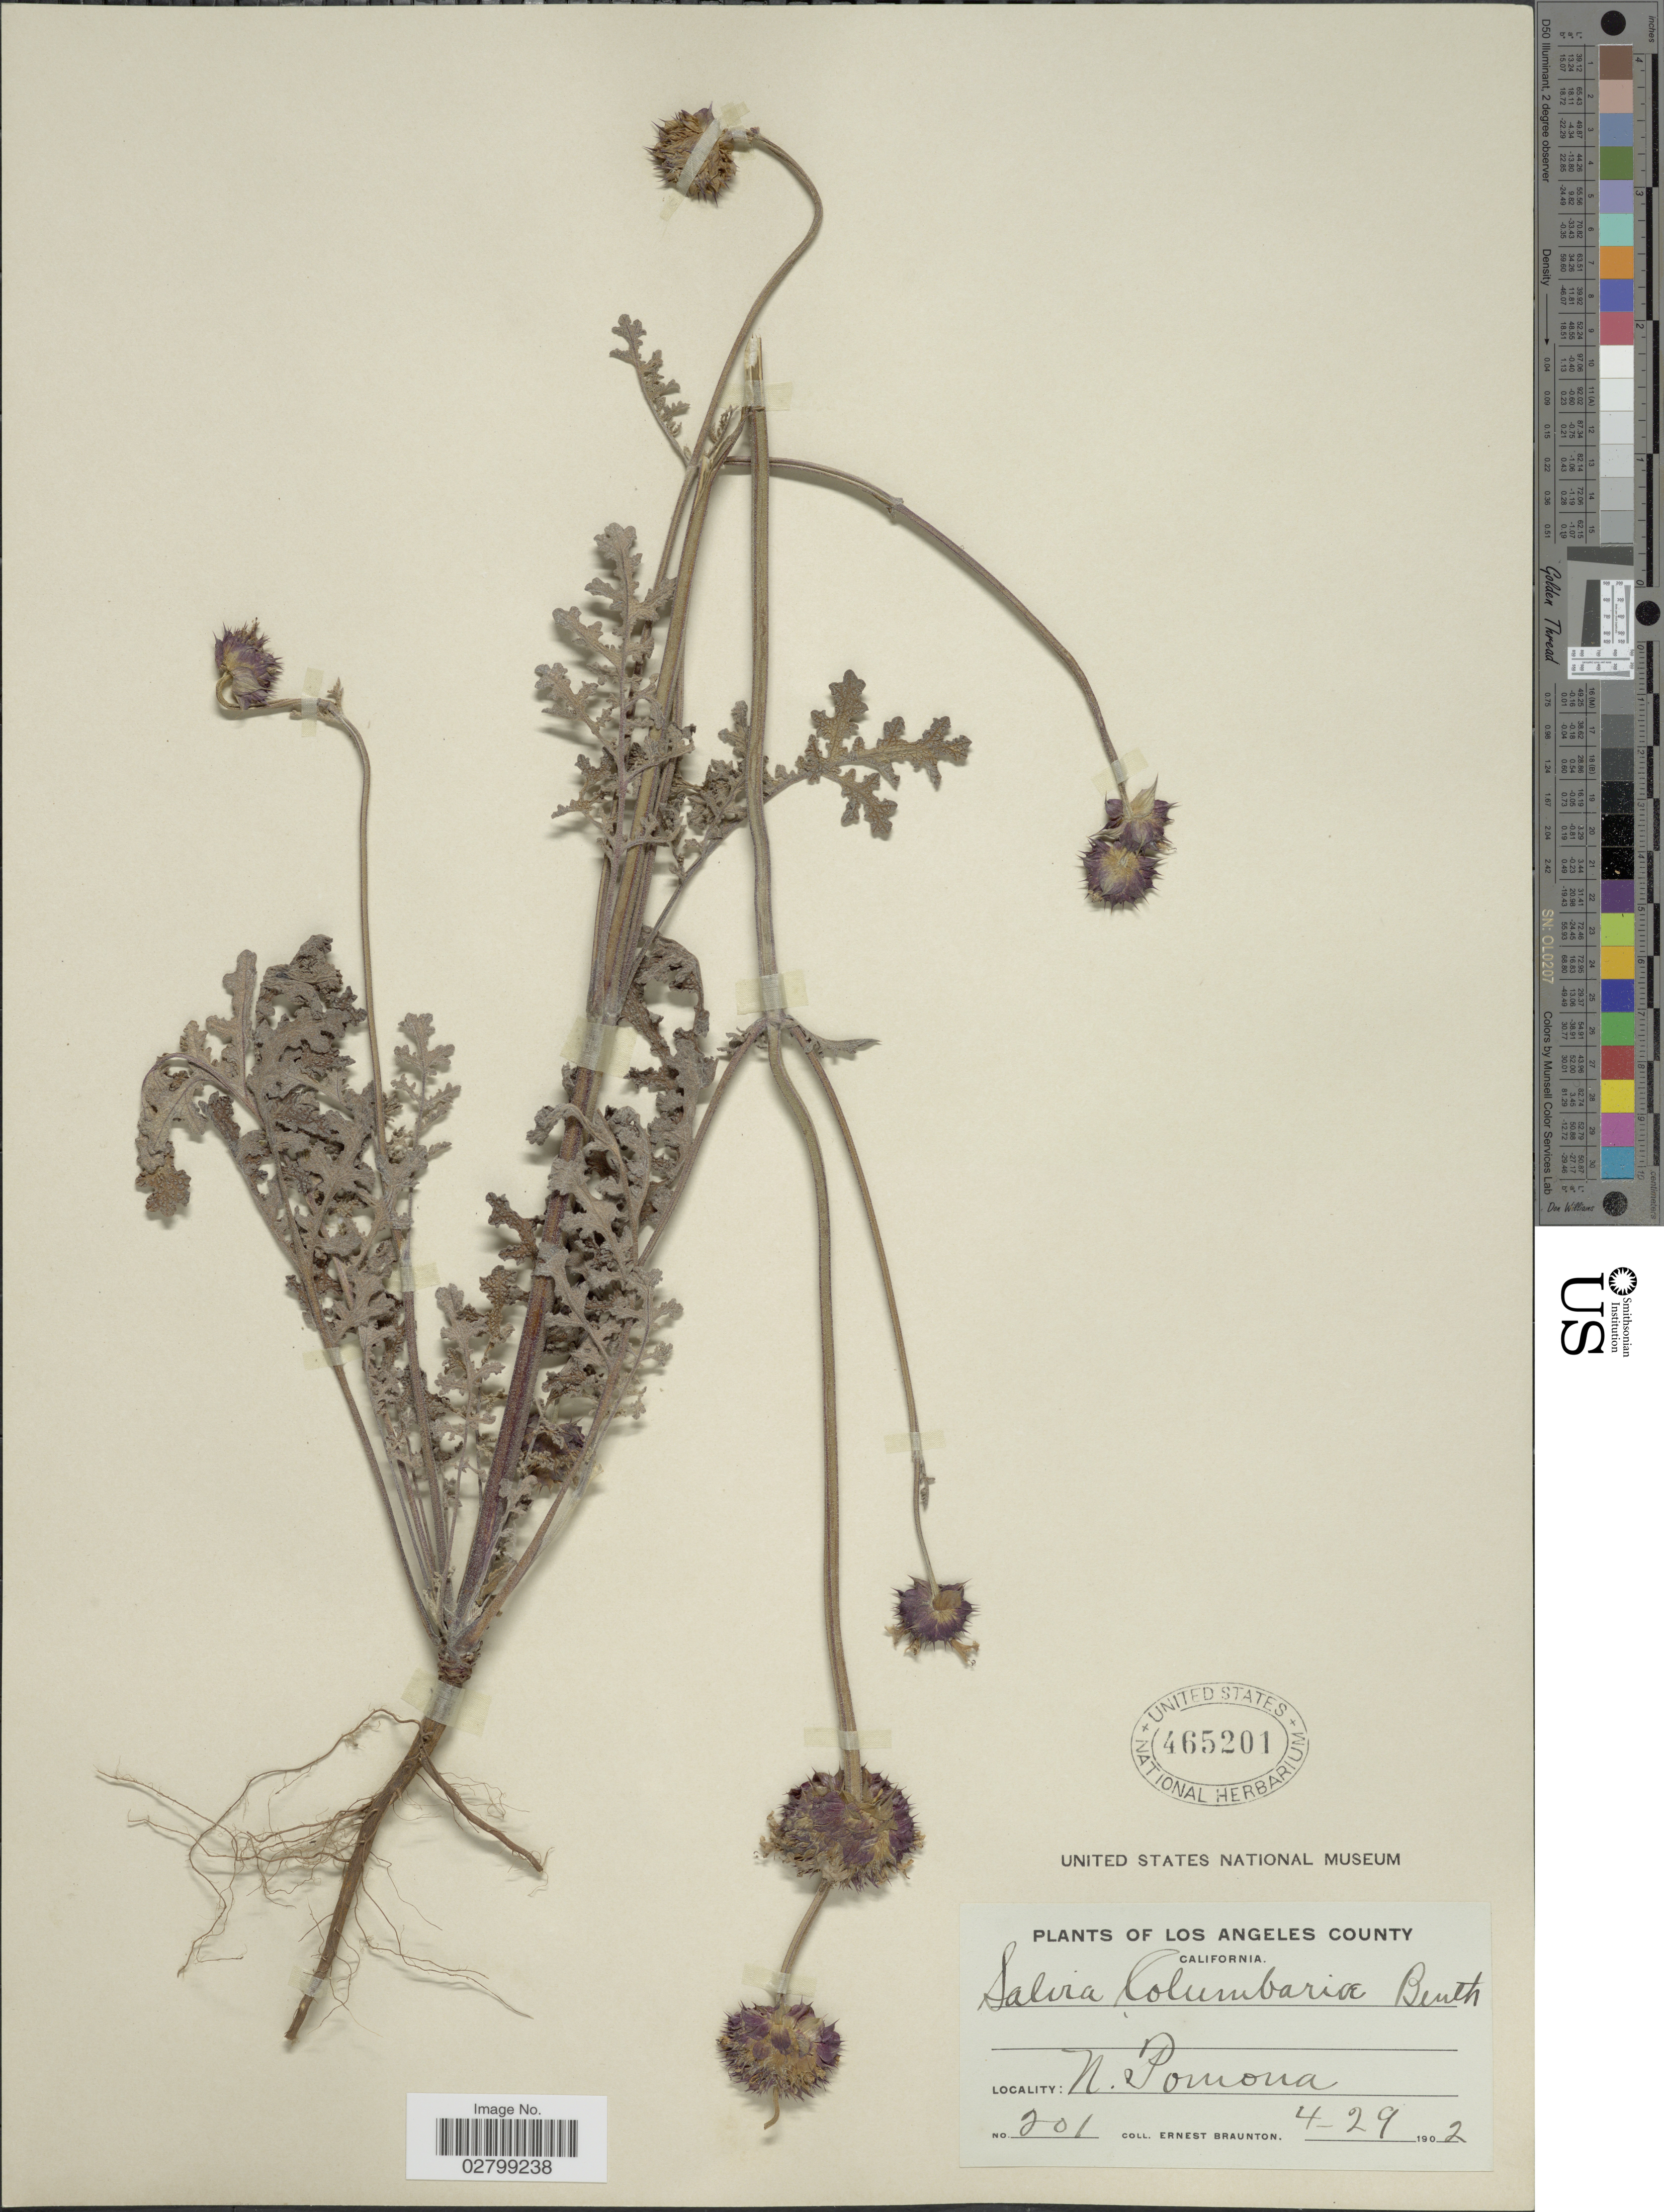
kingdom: Plantae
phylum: Tracheophyta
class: Magnoliopsida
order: Lamiales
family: Lamiaceae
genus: Salvia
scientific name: Salvia columbariae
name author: Benth.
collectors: E. Braunton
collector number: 201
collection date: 1902-04-29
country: United States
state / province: California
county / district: Los Angeles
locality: Los Angeles County. N. Pomona.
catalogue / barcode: US 465201